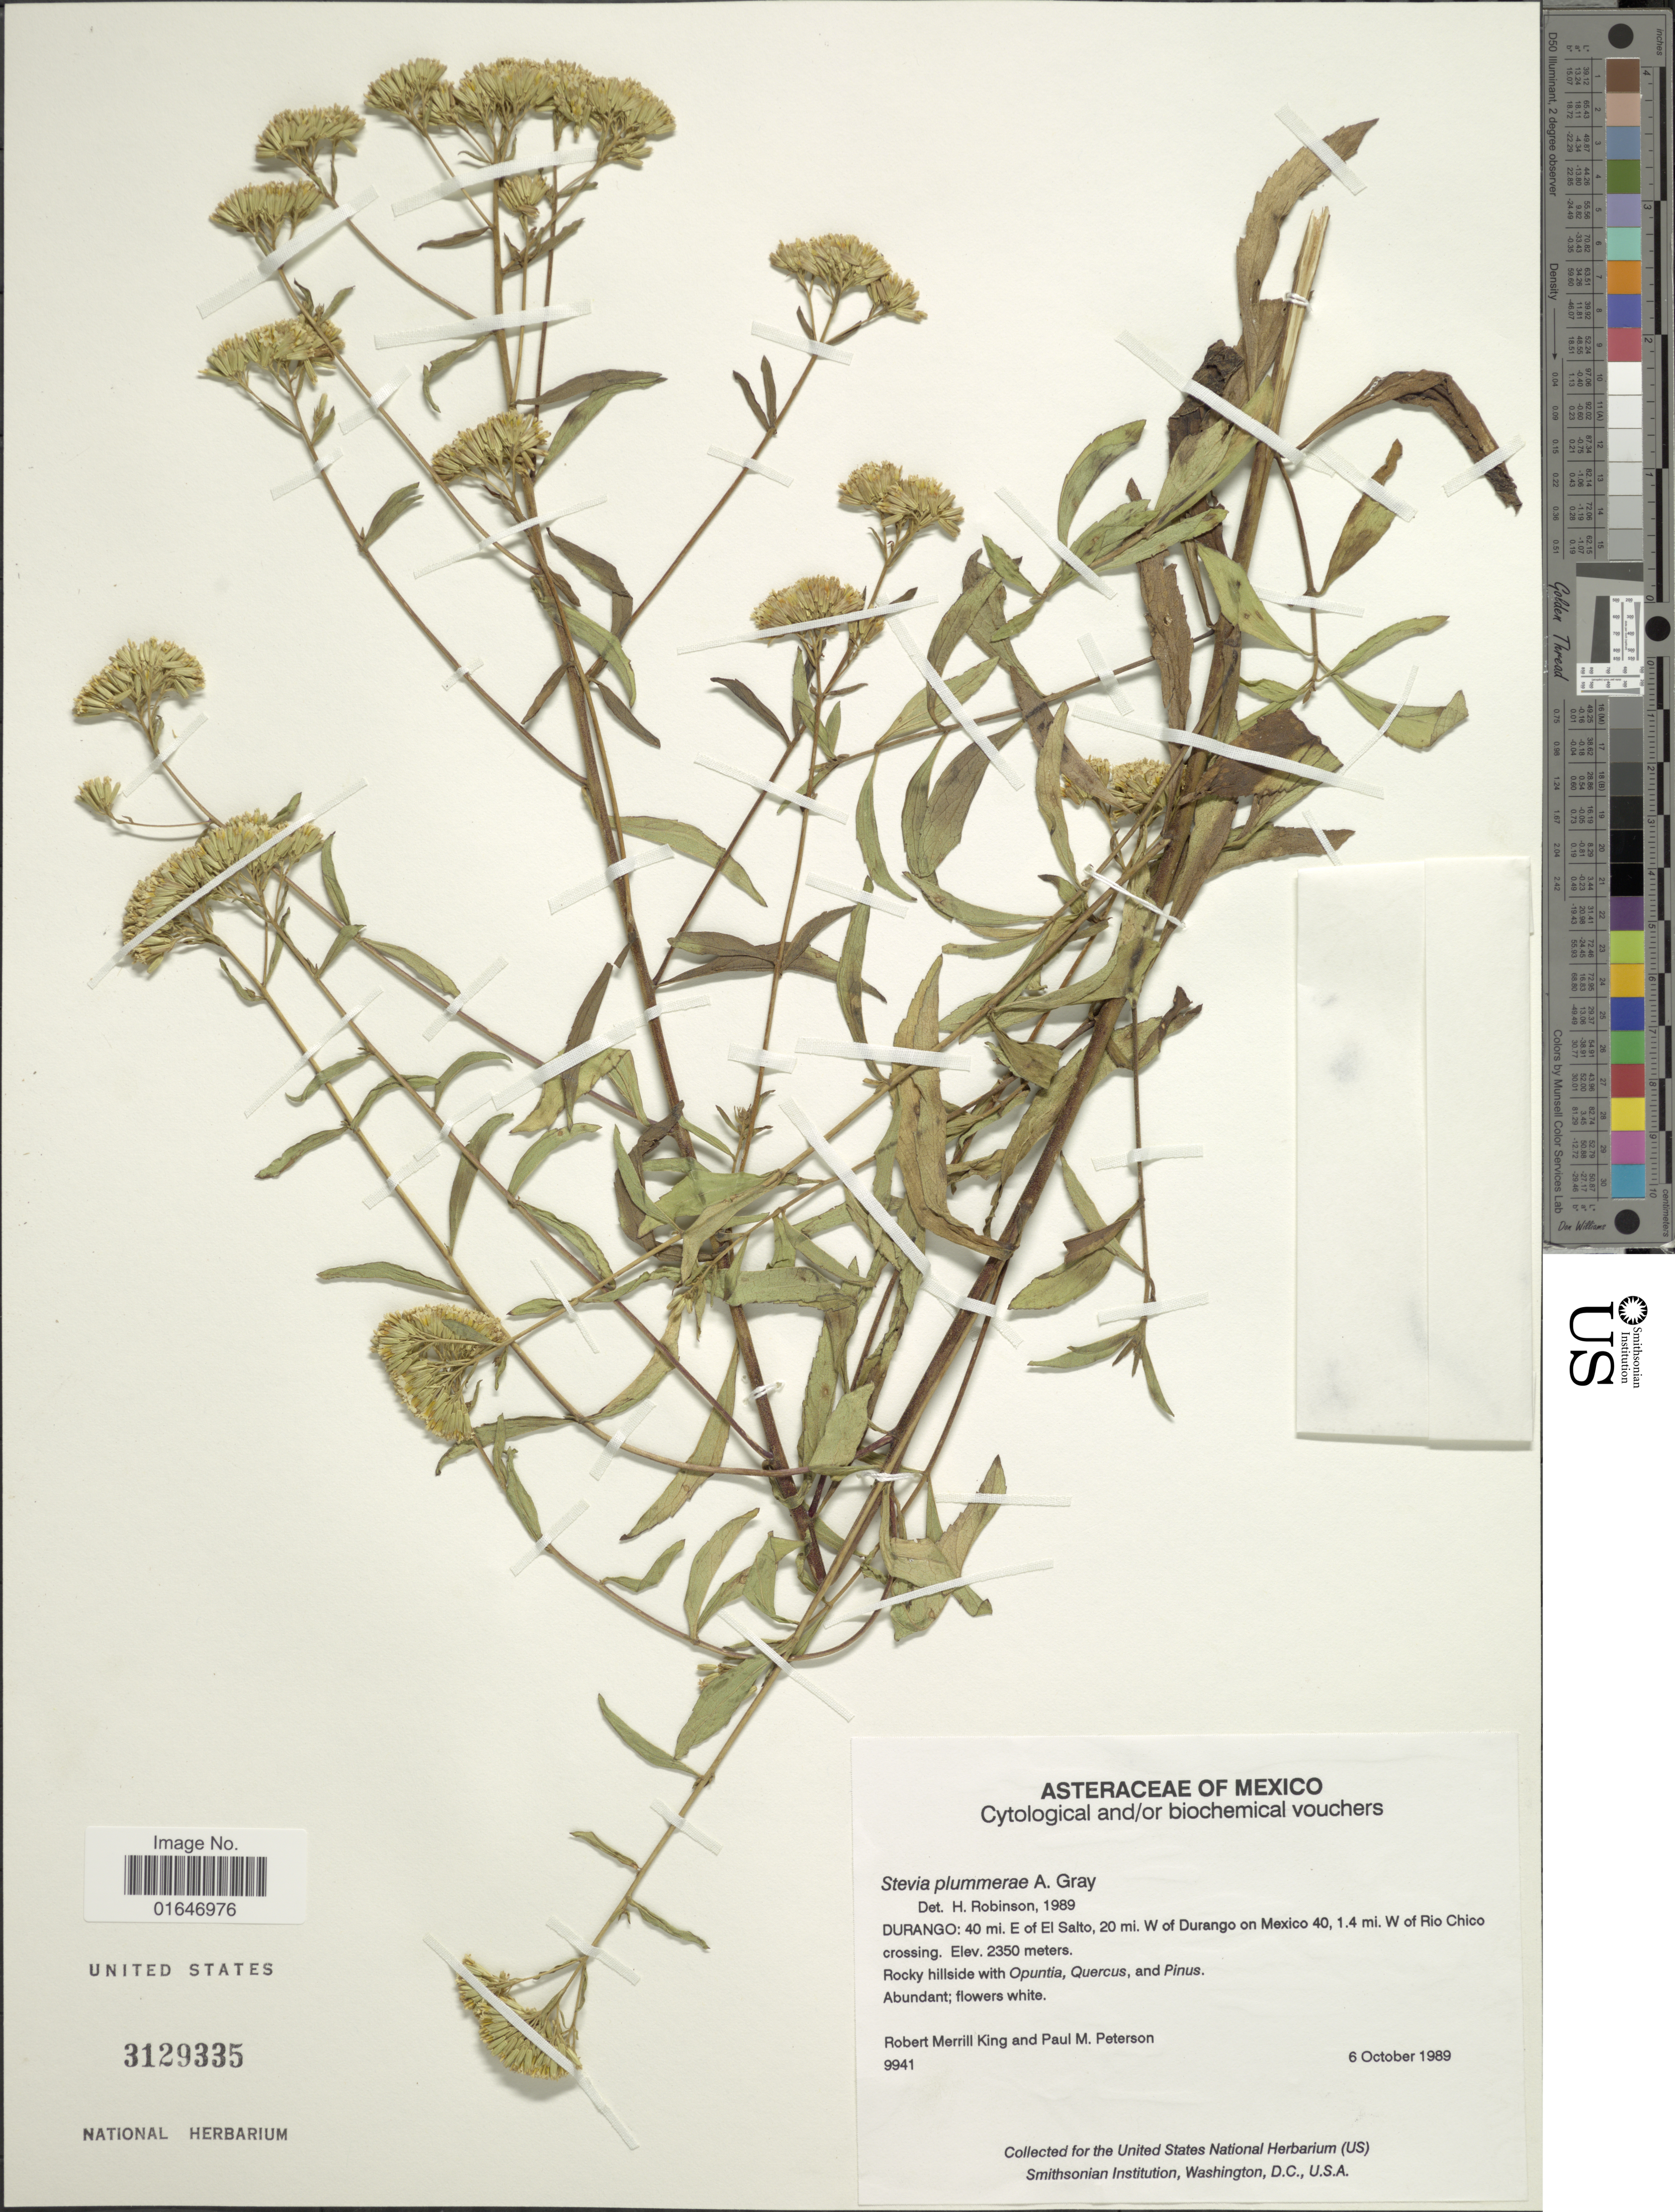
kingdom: Plantae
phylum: Tracheophyta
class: Magnoliopsida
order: Asterales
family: Asteraceae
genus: Stevia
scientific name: Stevia plummerae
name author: A. Gray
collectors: R. M. King & P. M. Peterson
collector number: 9941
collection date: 1989-10-06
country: Mexico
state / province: Durango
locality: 40 mi. E of El Salto, 20 mi. W of Durango on Mexico 40, 1.4 mi. W of Rio Chico crossing.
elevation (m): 2350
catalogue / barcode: US 3129335